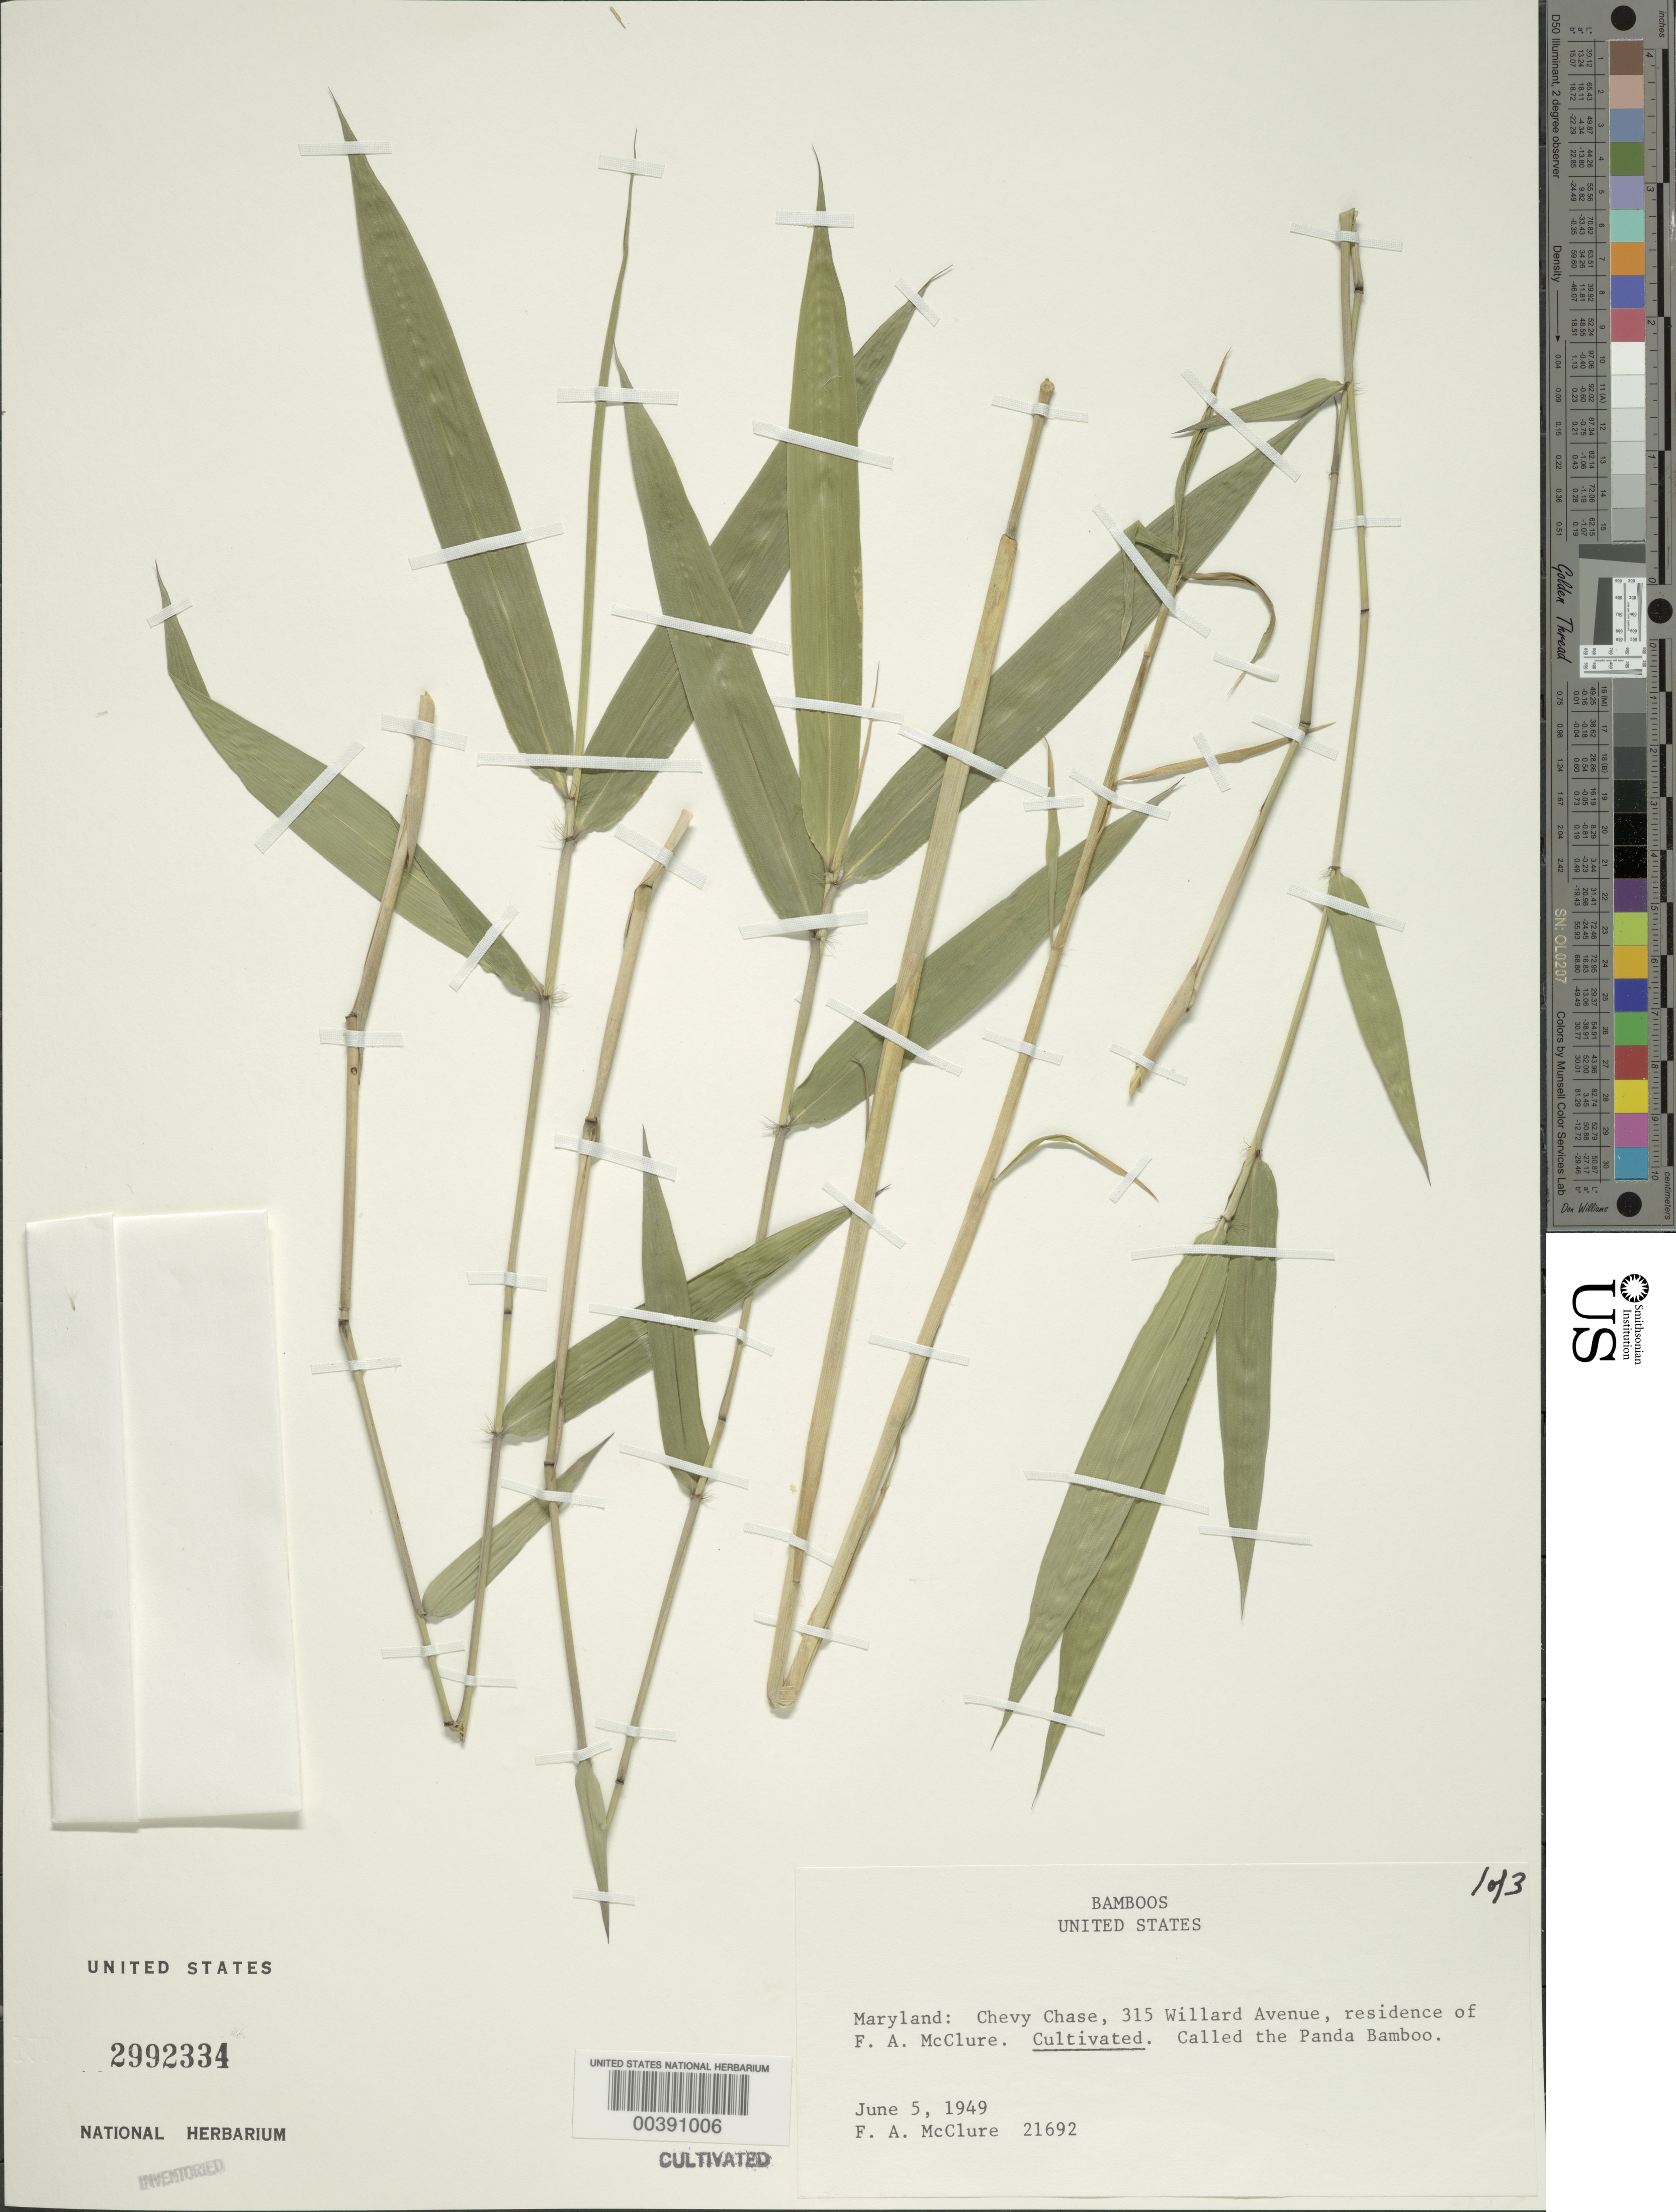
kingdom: Plantae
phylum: Tracheophyta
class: Liliopsida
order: Poales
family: Poaceae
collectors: F. A. McClure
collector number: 21692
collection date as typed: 05 Jun 1949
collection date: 1949-06-05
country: United States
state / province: Maryland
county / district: Montgomery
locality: Chevy Chase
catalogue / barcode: US 2992334